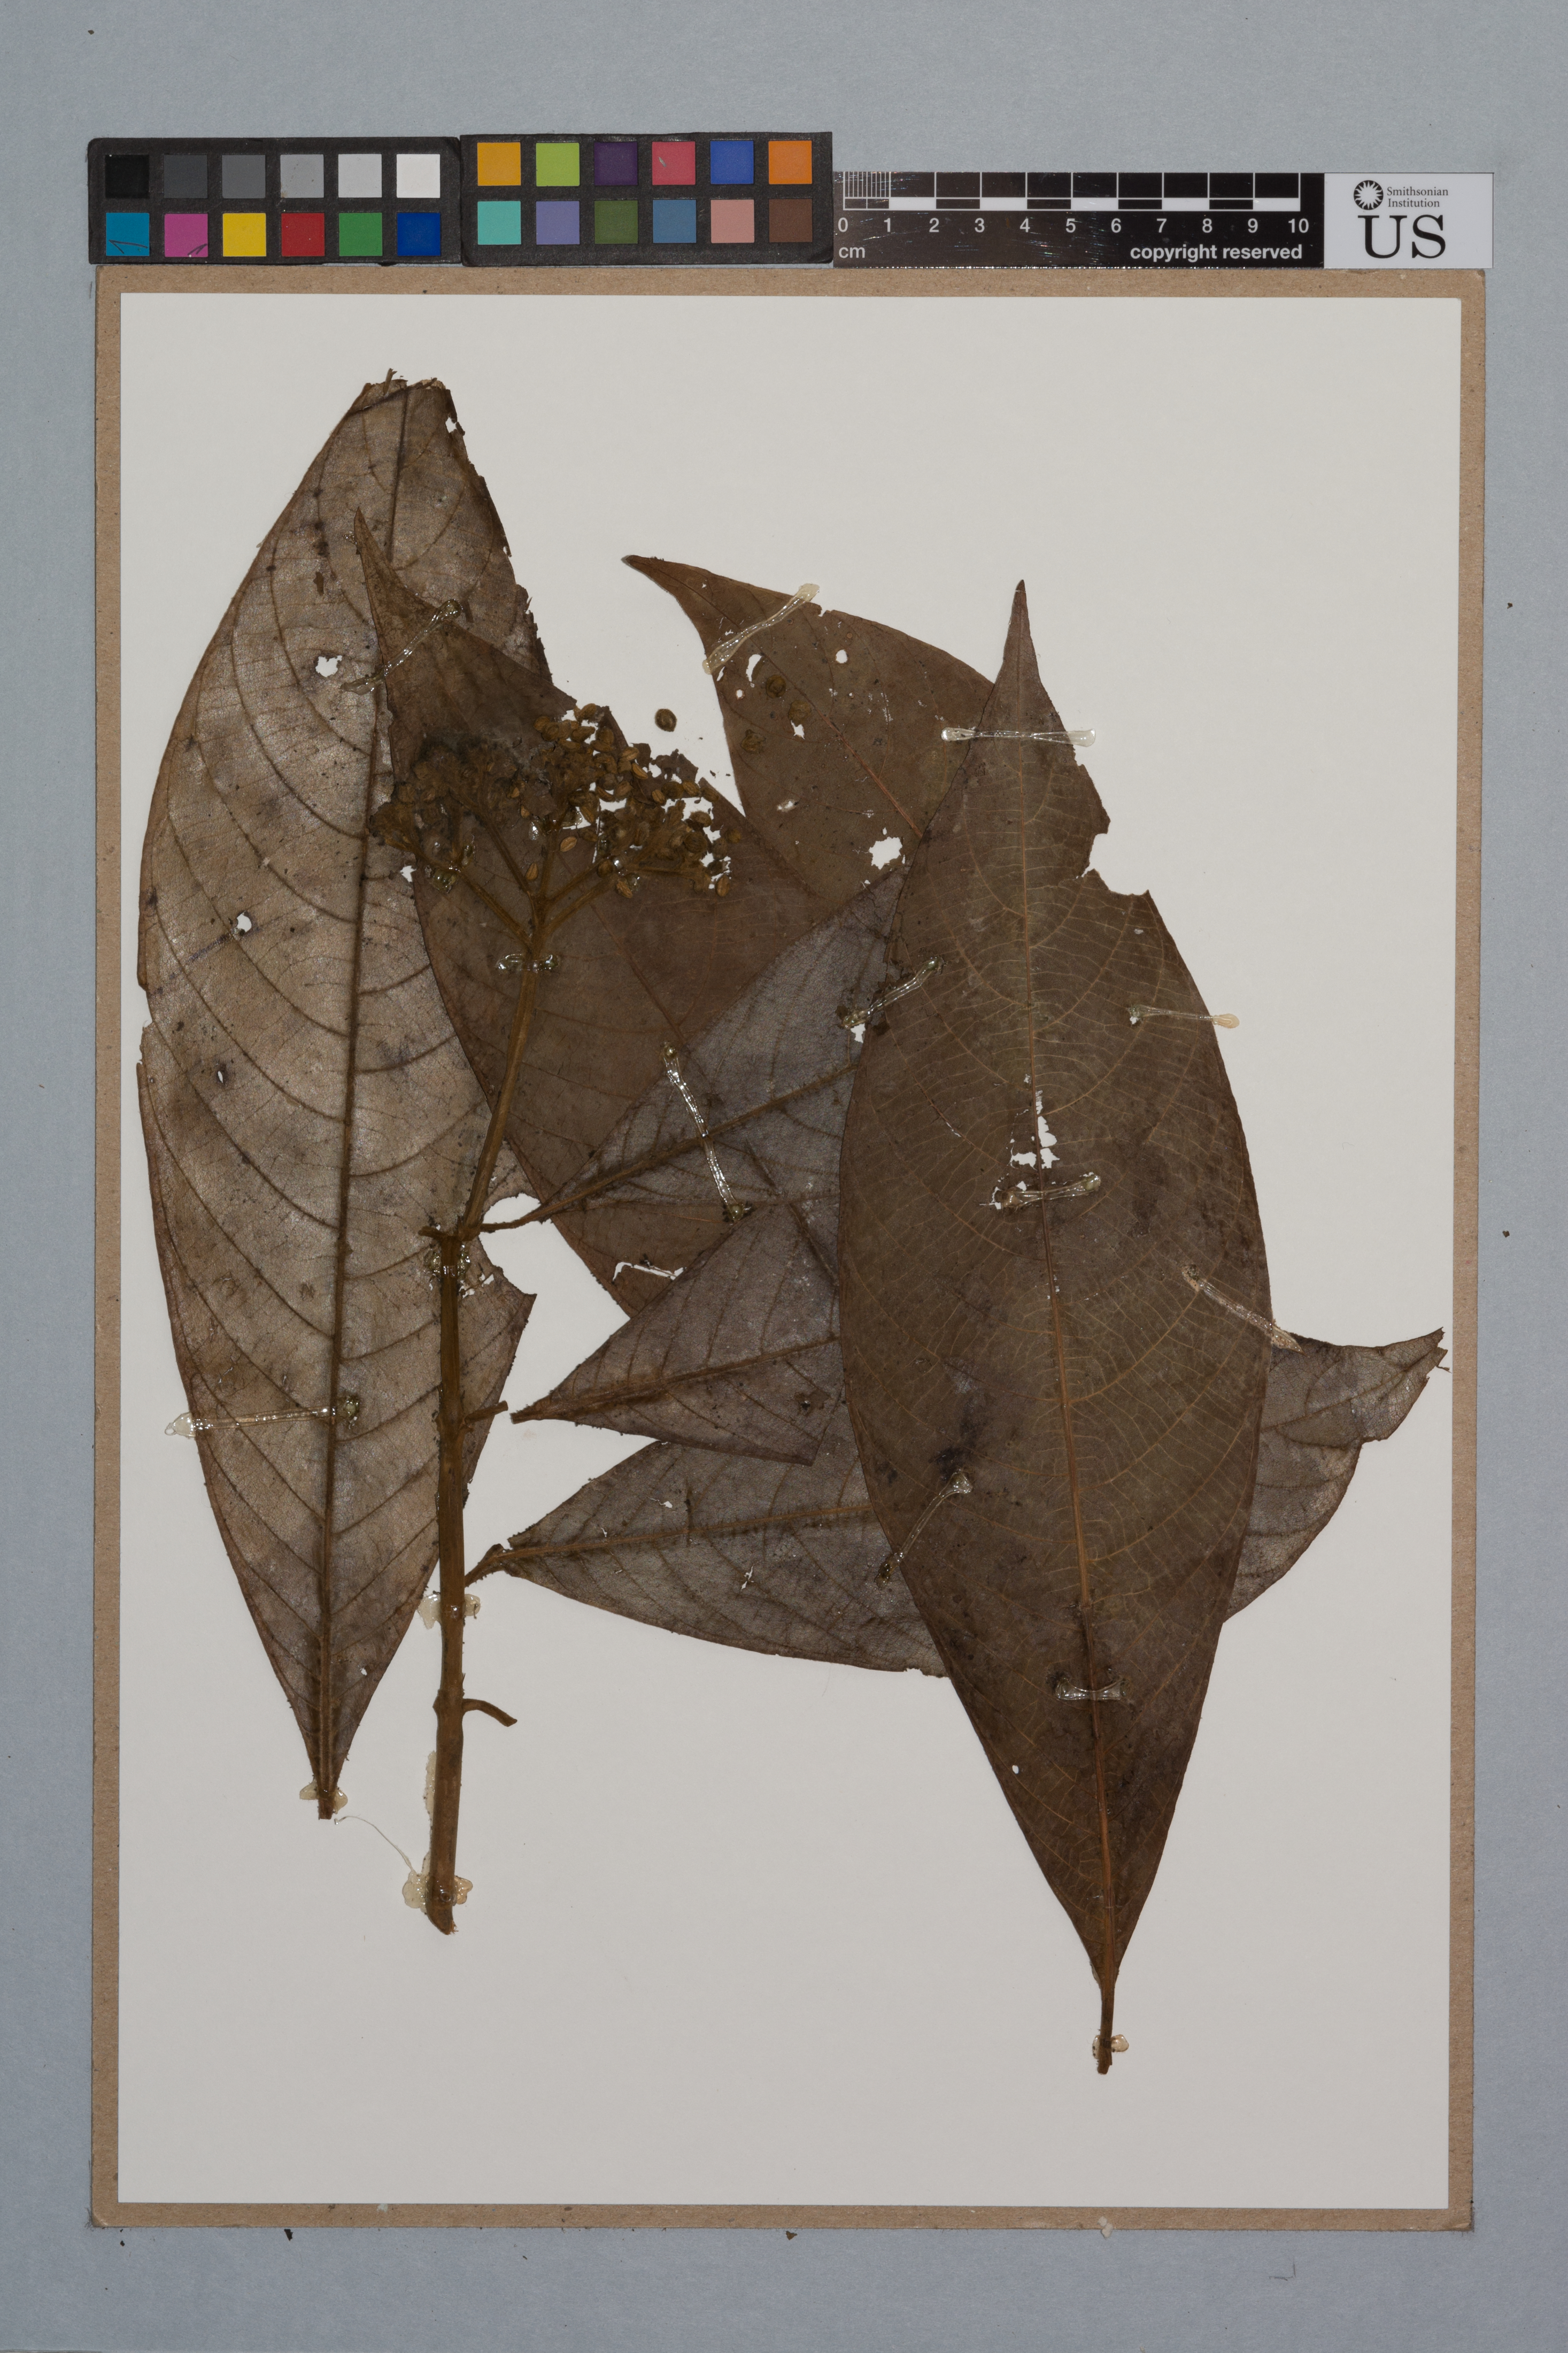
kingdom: Plantae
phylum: Tracheophyta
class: Magnoliopsida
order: Gentianales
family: Rubiaceae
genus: Palicourea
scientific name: Palicourea longistipulata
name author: Standl.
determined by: Steyermark, Julian A., (VEN)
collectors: S. S. Tillett, C. L. Tillett & R. Boyan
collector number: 45347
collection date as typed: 9-Sep-60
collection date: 1960-09-09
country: Guyana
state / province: Cuyuni-Mazaruni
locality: Kukui R., near mouth of Mokay R., Mokay-dai savanna, Upper Mazaruni River basin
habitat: Scrub at edge of savanna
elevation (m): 490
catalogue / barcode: US 2572696A